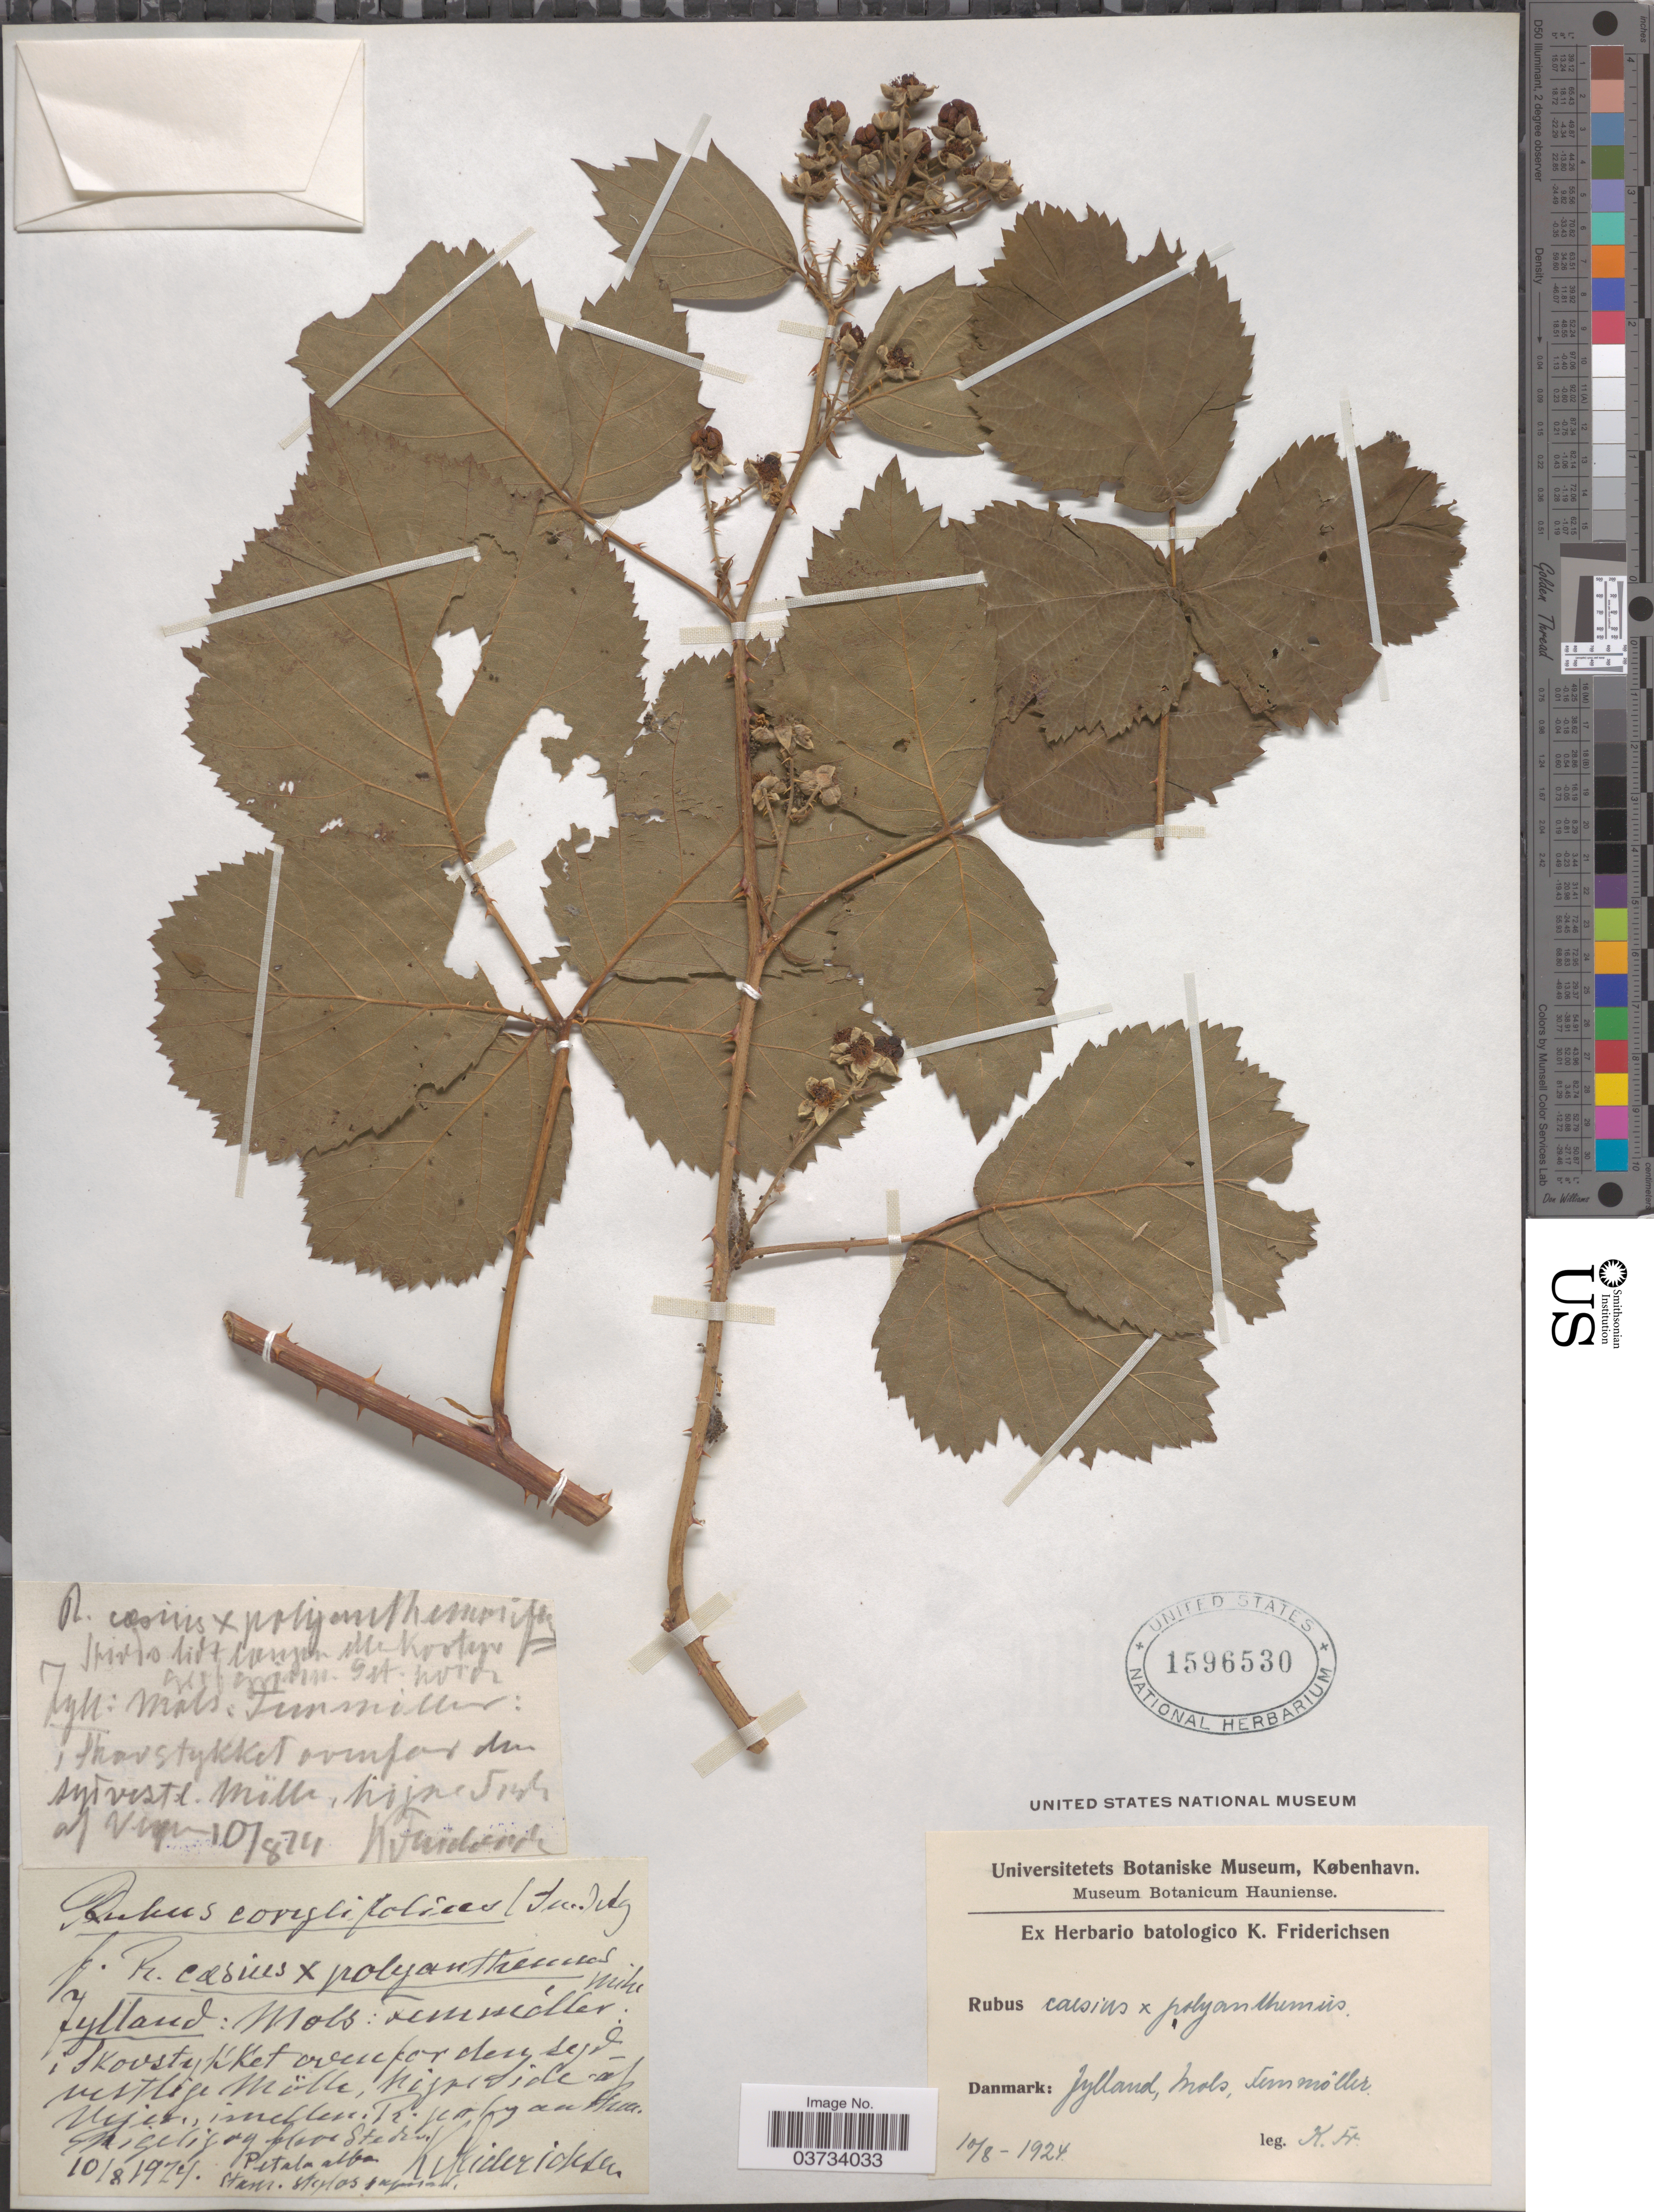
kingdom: Plantae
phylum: Tracheophyta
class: Magnoliopsida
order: Rosales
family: Rosaceae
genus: Rubus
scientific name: Rubus caesius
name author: L.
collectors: K. Friderichsen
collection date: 1924-08-10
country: Denmark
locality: Jylland, Mols, Femmöller.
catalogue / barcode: US 1596530